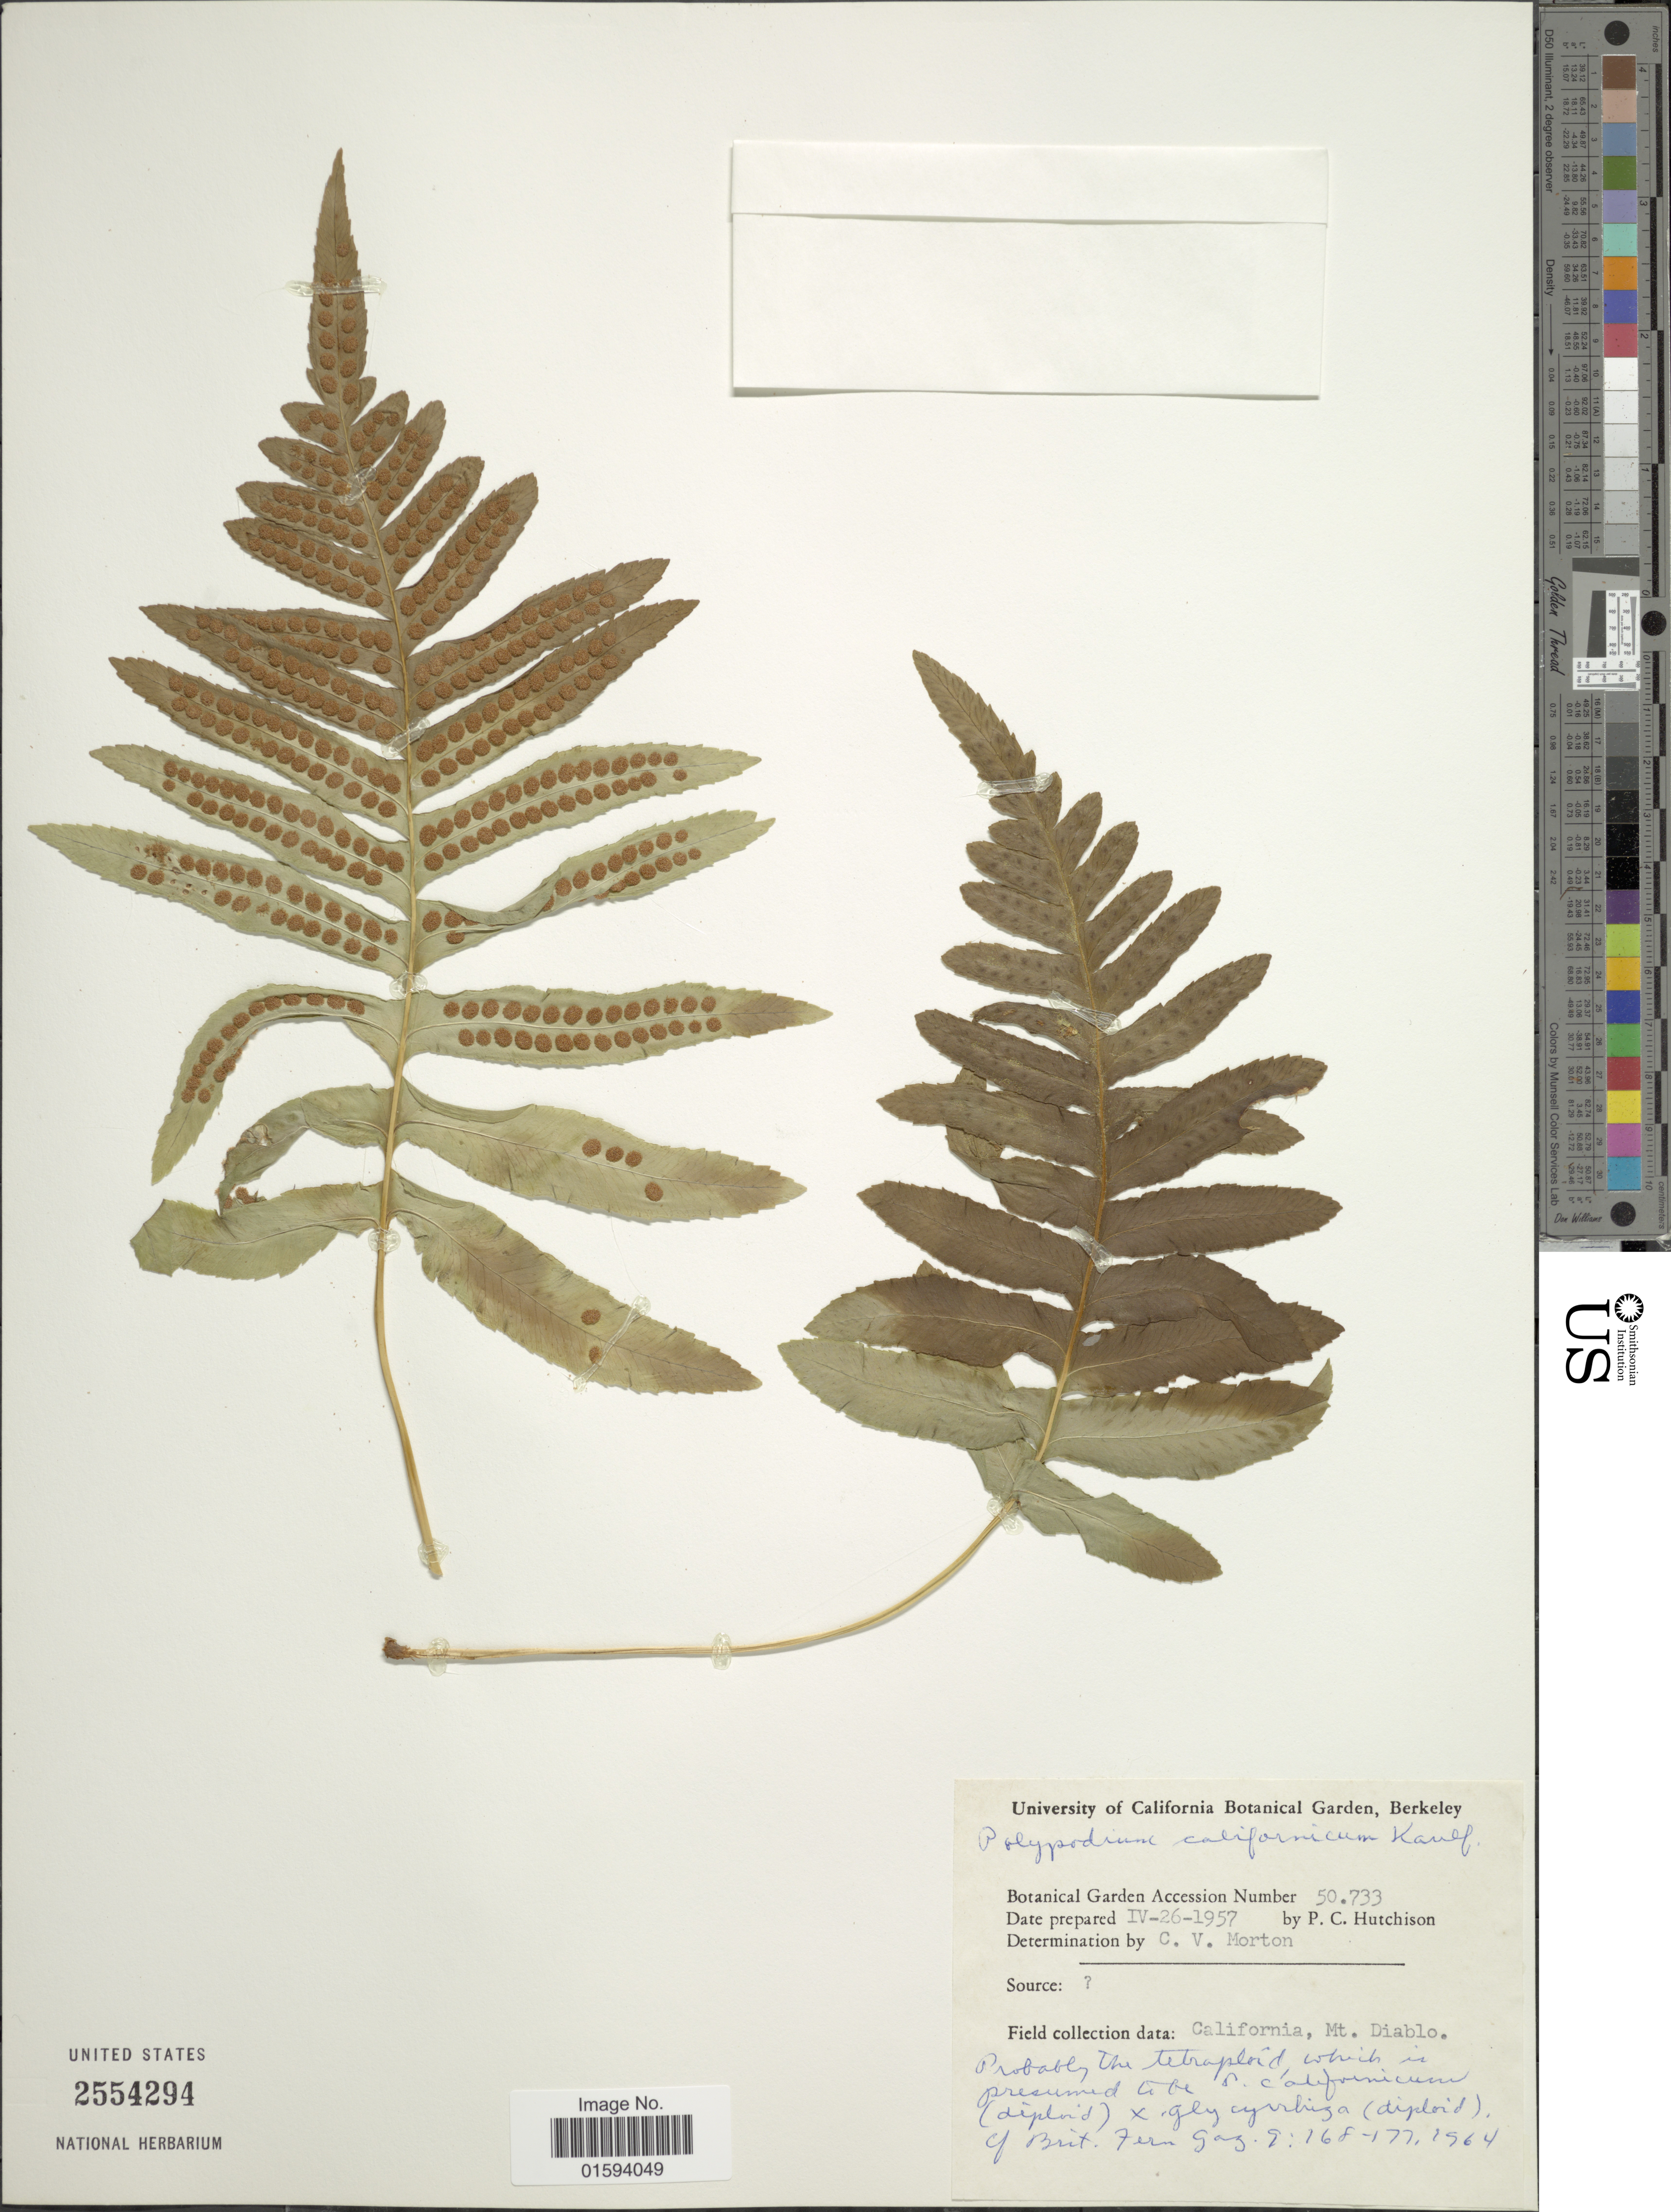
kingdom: Plantae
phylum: Tracheophyta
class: Polypodiopsida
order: Polypodiales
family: Polypodiaceae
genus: Polypodium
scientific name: Polypodium californicum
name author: Kaulf.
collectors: P. C. Hutchison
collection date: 1957-04-26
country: United States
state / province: California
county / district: Alameda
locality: University of California Botanical Garden, Berkeley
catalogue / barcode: US 2554294